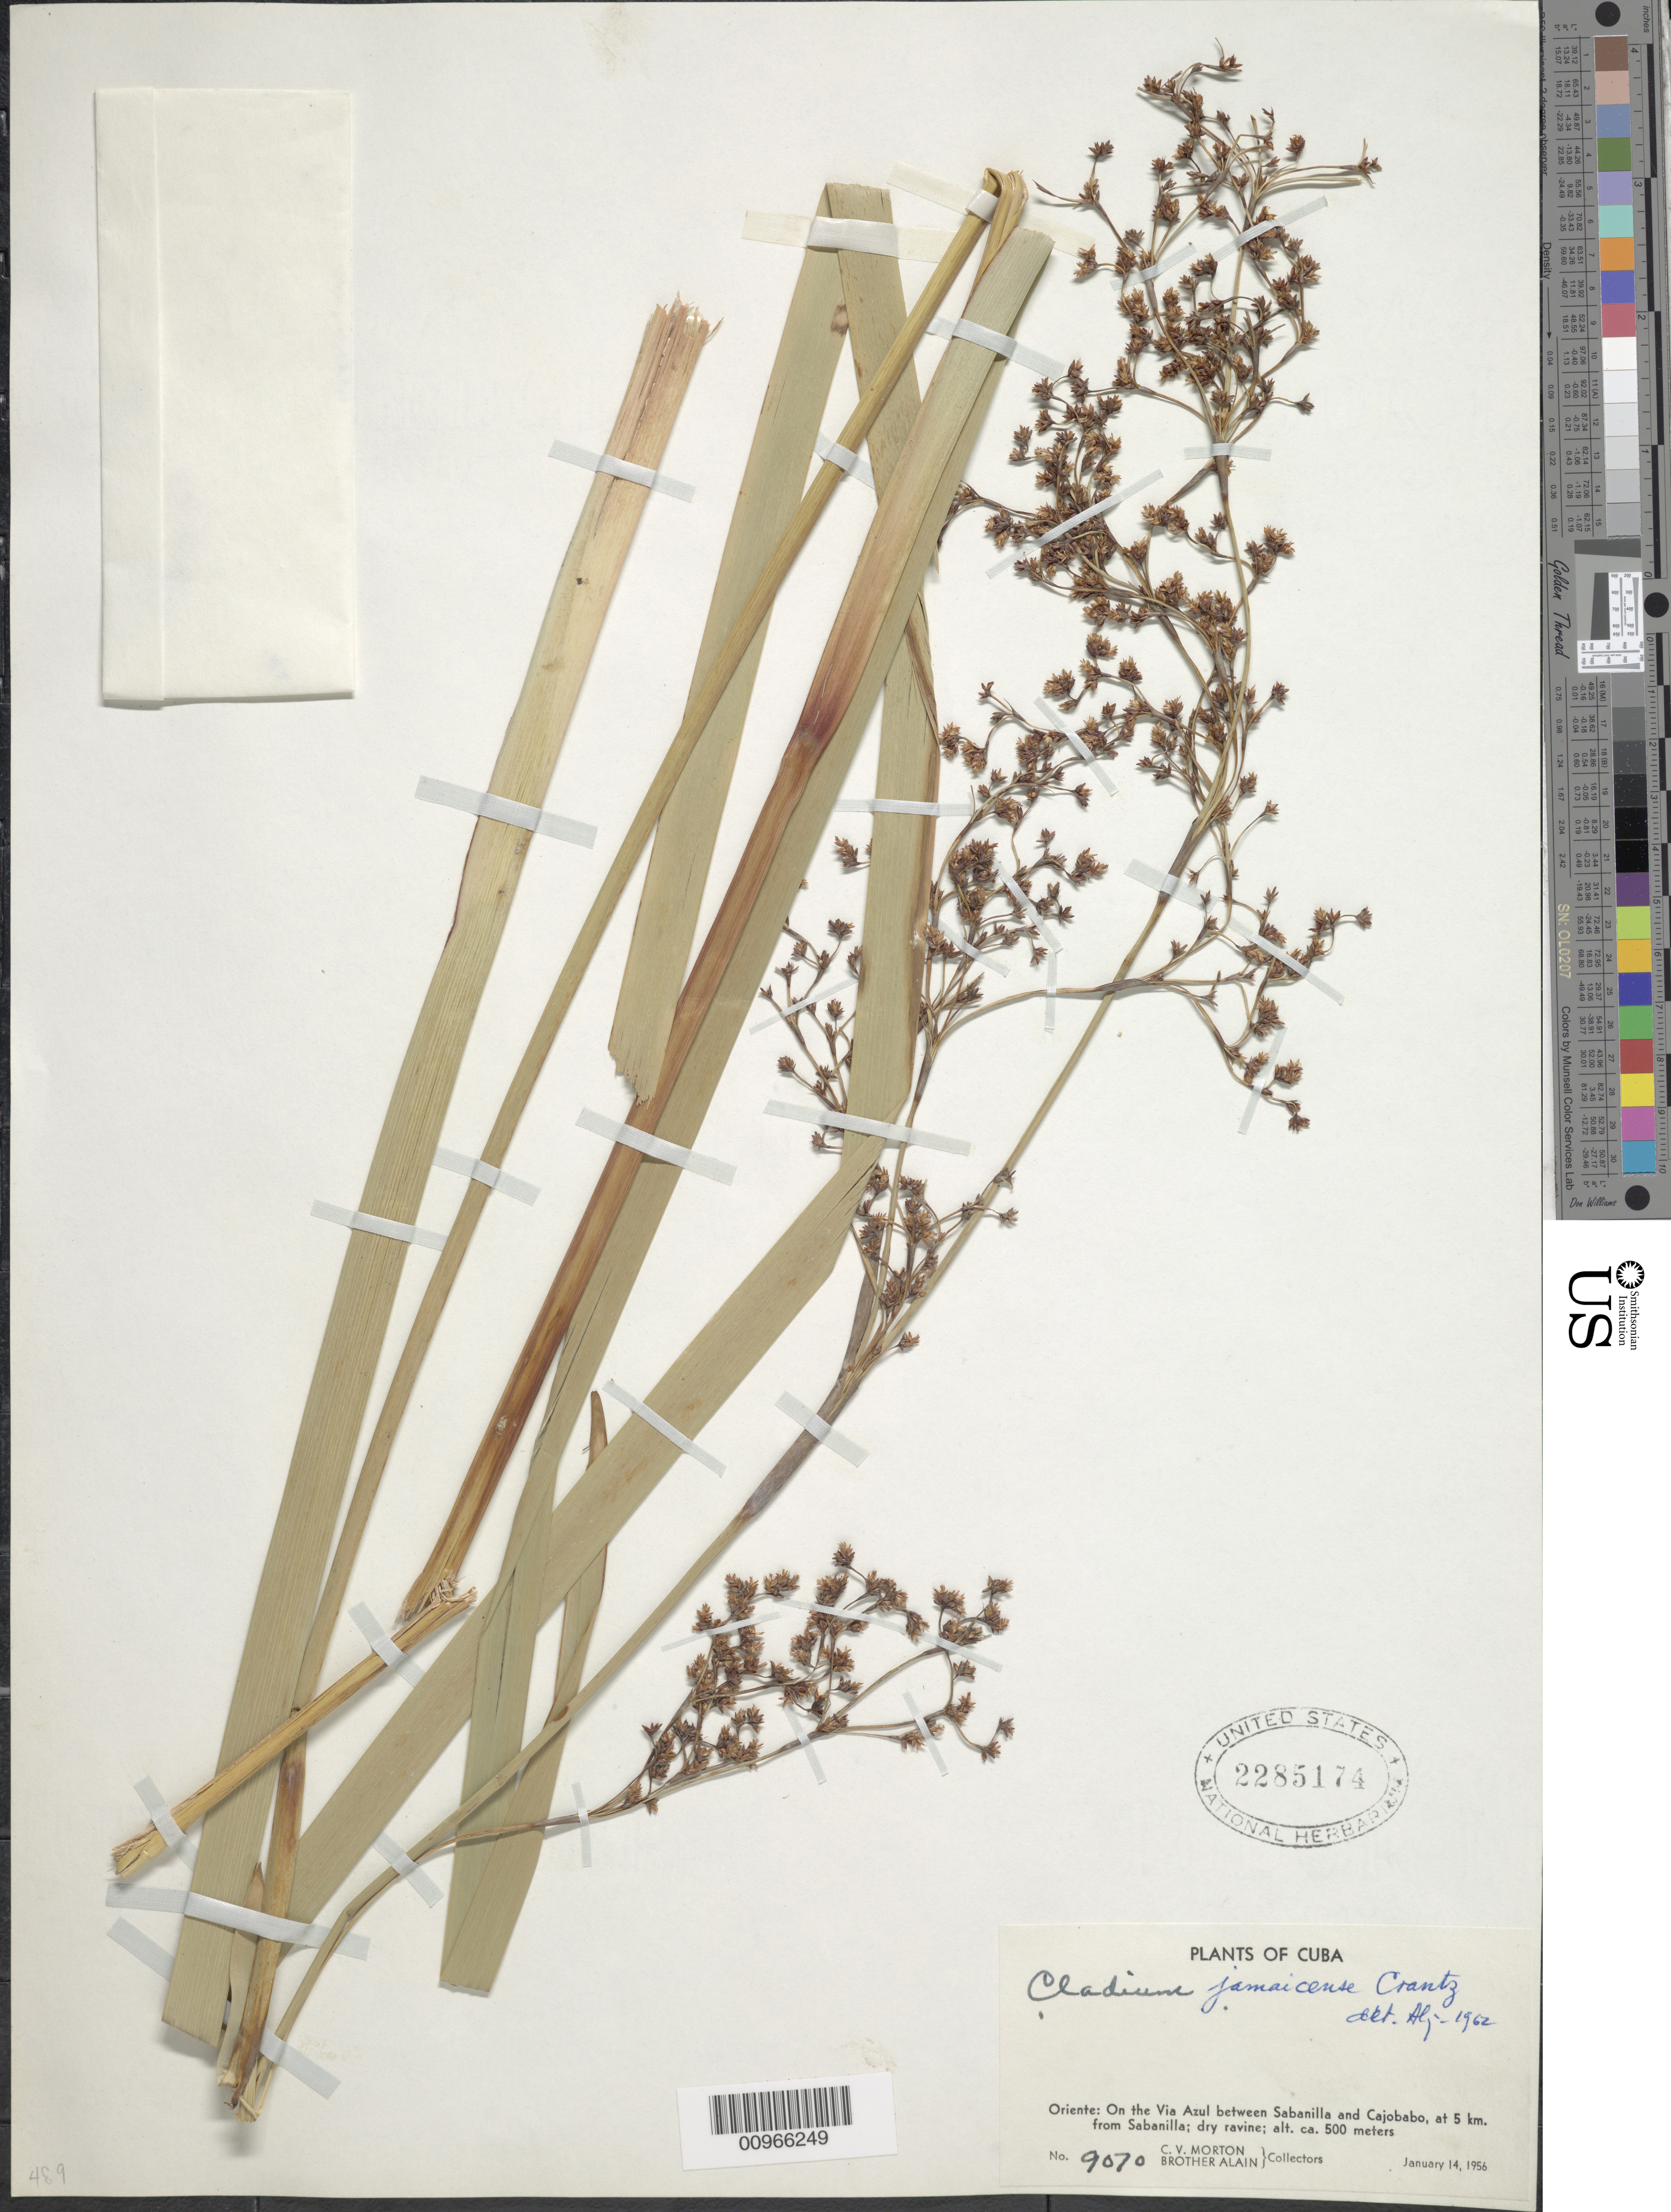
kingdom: Plantae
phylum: Tracheophyta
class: Liliopsida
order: Poales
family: Cyperaceae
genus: Cladium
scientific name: Cladium jamaicense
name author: Crantz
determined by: Liogier, Alain H.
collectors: C. V. Morton & A. H. Liogier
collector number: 9070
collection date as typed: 14 Jan 1956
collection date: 1956-01-14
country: Cuba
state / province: Oriente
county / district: Dry forest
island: Cuba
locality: On the Via Azul between Sabanilla and Cajobabo, at 5 km from Sabanilla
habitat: Dry ravine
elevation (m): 500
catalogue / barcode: US 2285174